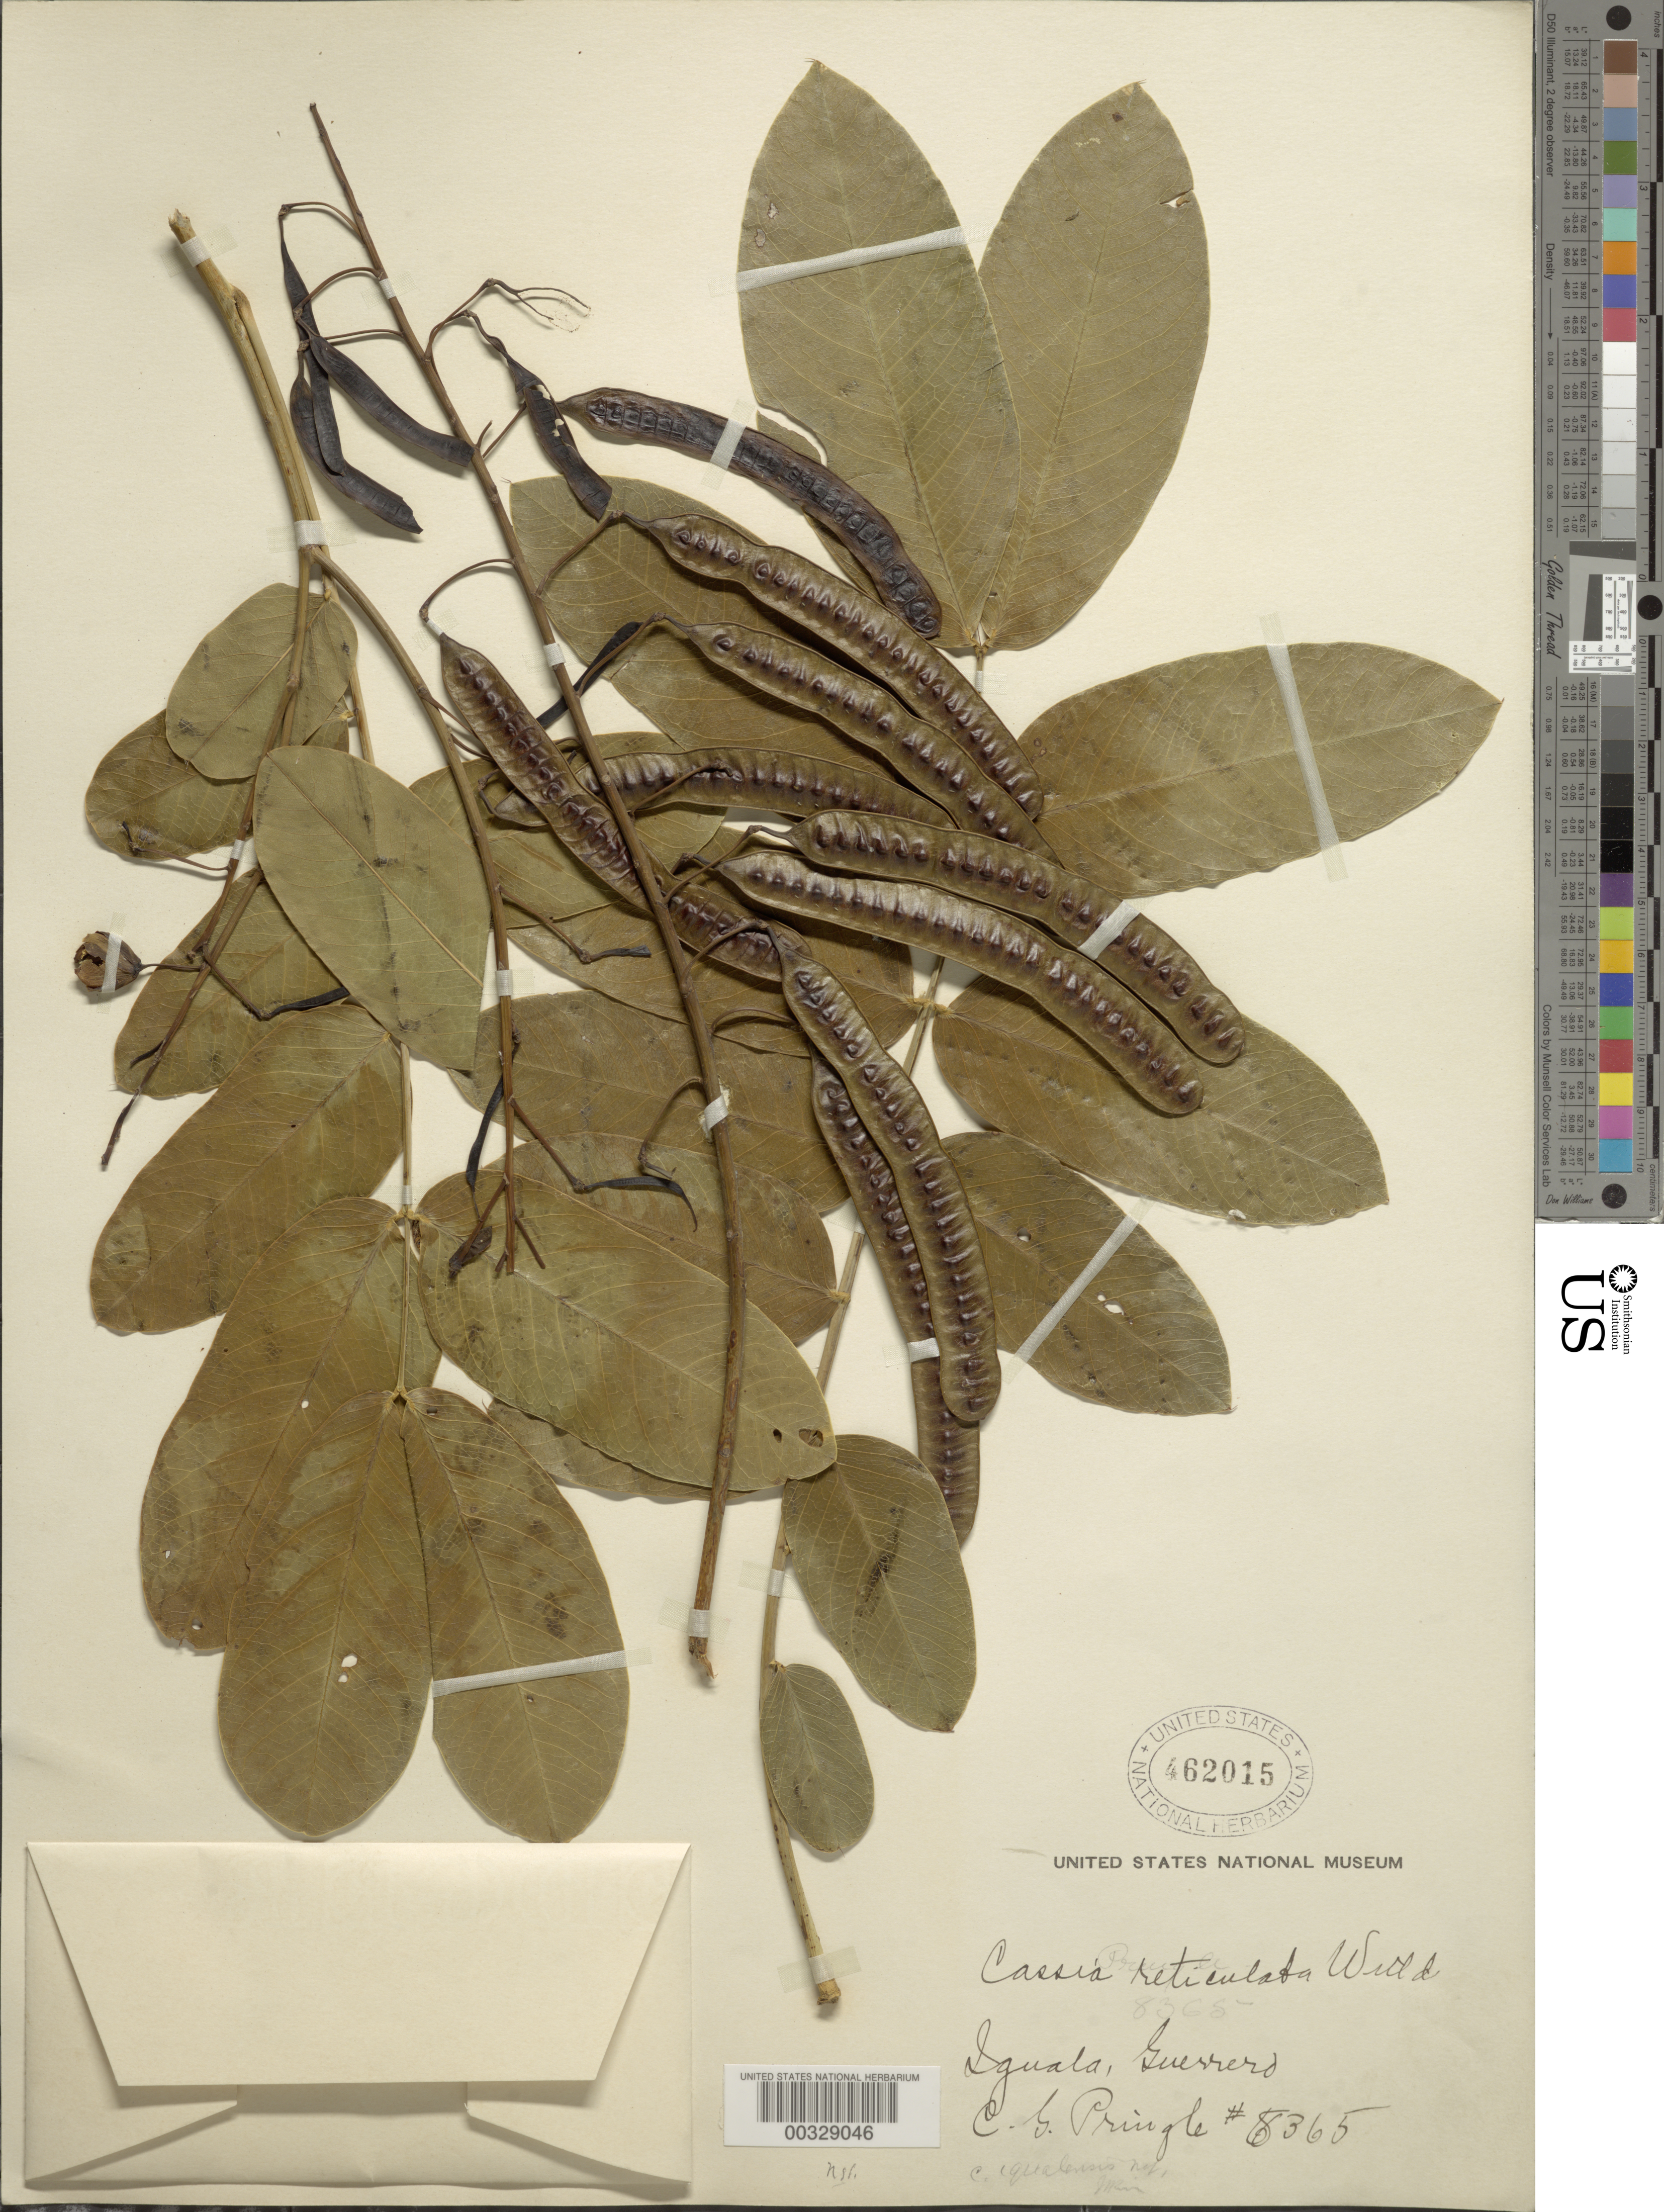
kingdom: Plantae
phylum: Tracheophyta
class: Magnoliopsida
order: Fabales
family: Fabaceae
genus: Senna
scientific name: Senna nicaraguensis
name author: (Benth.) H.S. Irwin & Barneby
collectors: C. G. Pringle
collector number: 8365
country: Mexico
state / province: Guerrero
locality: Iguala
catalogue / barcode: US 462015